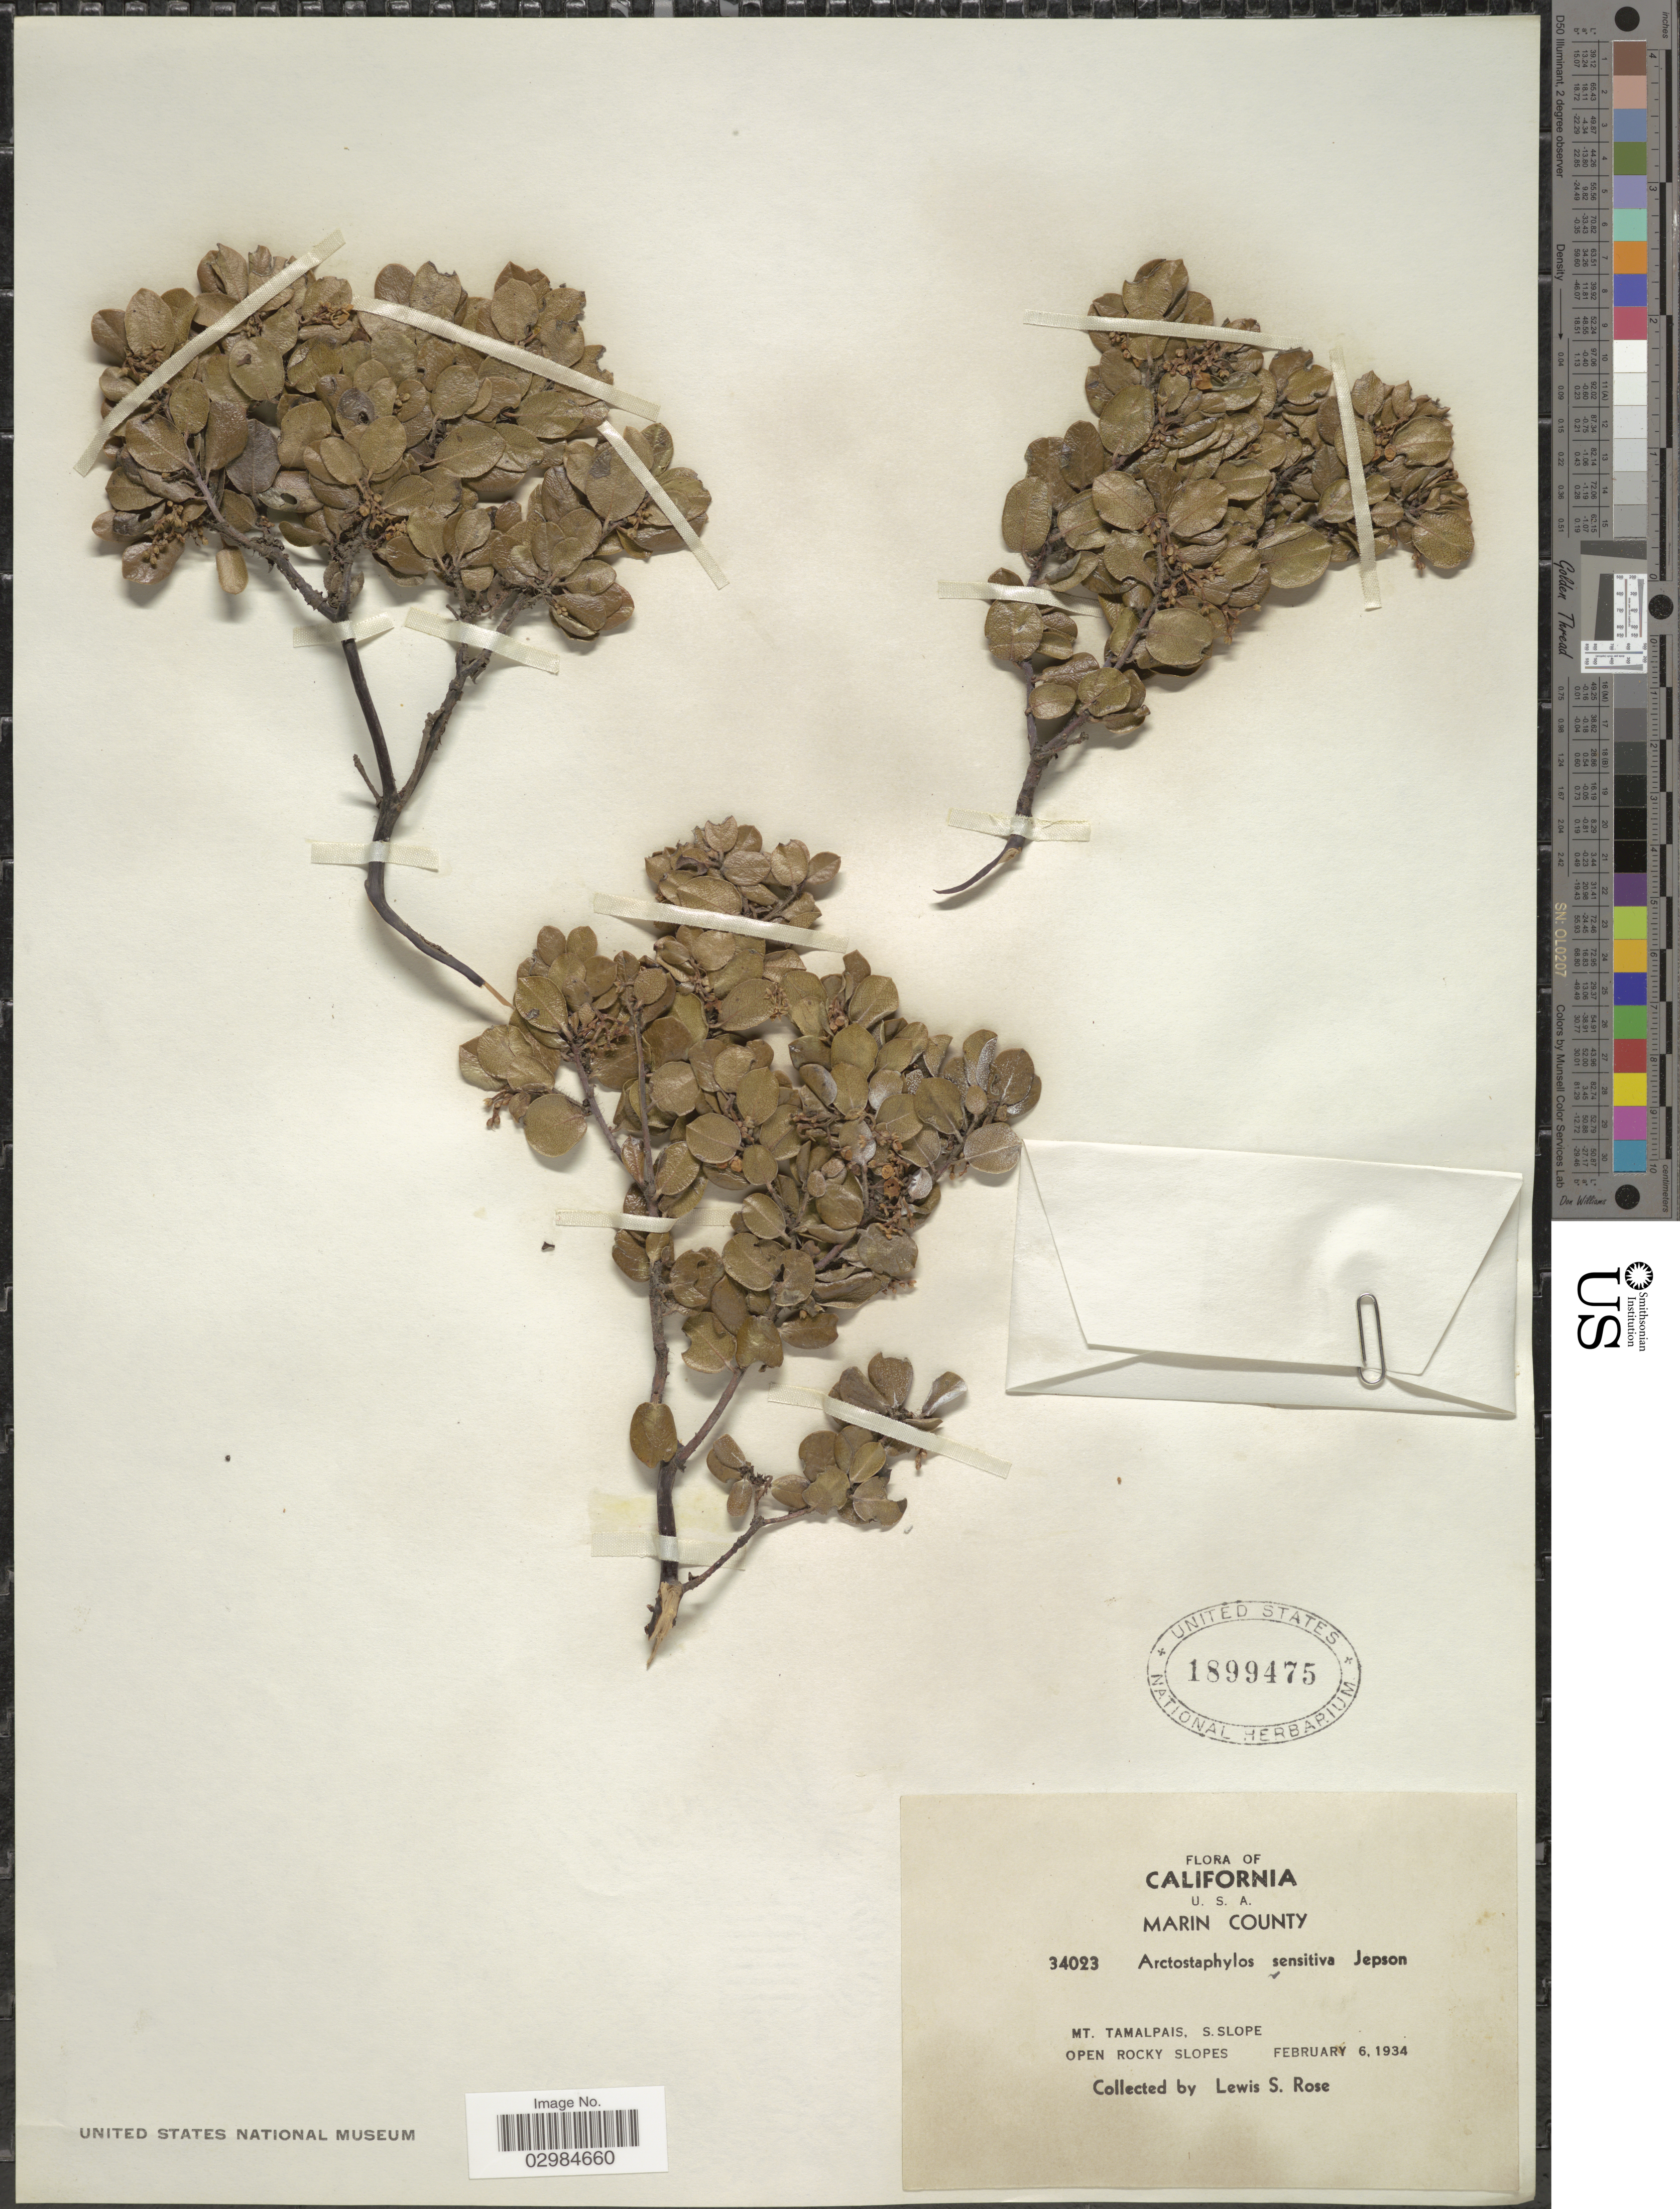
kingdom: Plantae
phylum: Tracheophyta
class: Magnoliopsida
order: Ericales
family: Ericaceae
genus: Arctostaphylos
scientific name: Arctostaphylos sensitiva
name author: Jeps.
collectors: L. S. Rose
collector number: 34023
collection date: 1934-02-06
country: United States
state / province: California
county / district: Marin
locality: U.S.A. Marin County. Mt. Tamalpais, S. slope.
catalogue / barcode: US 1899475